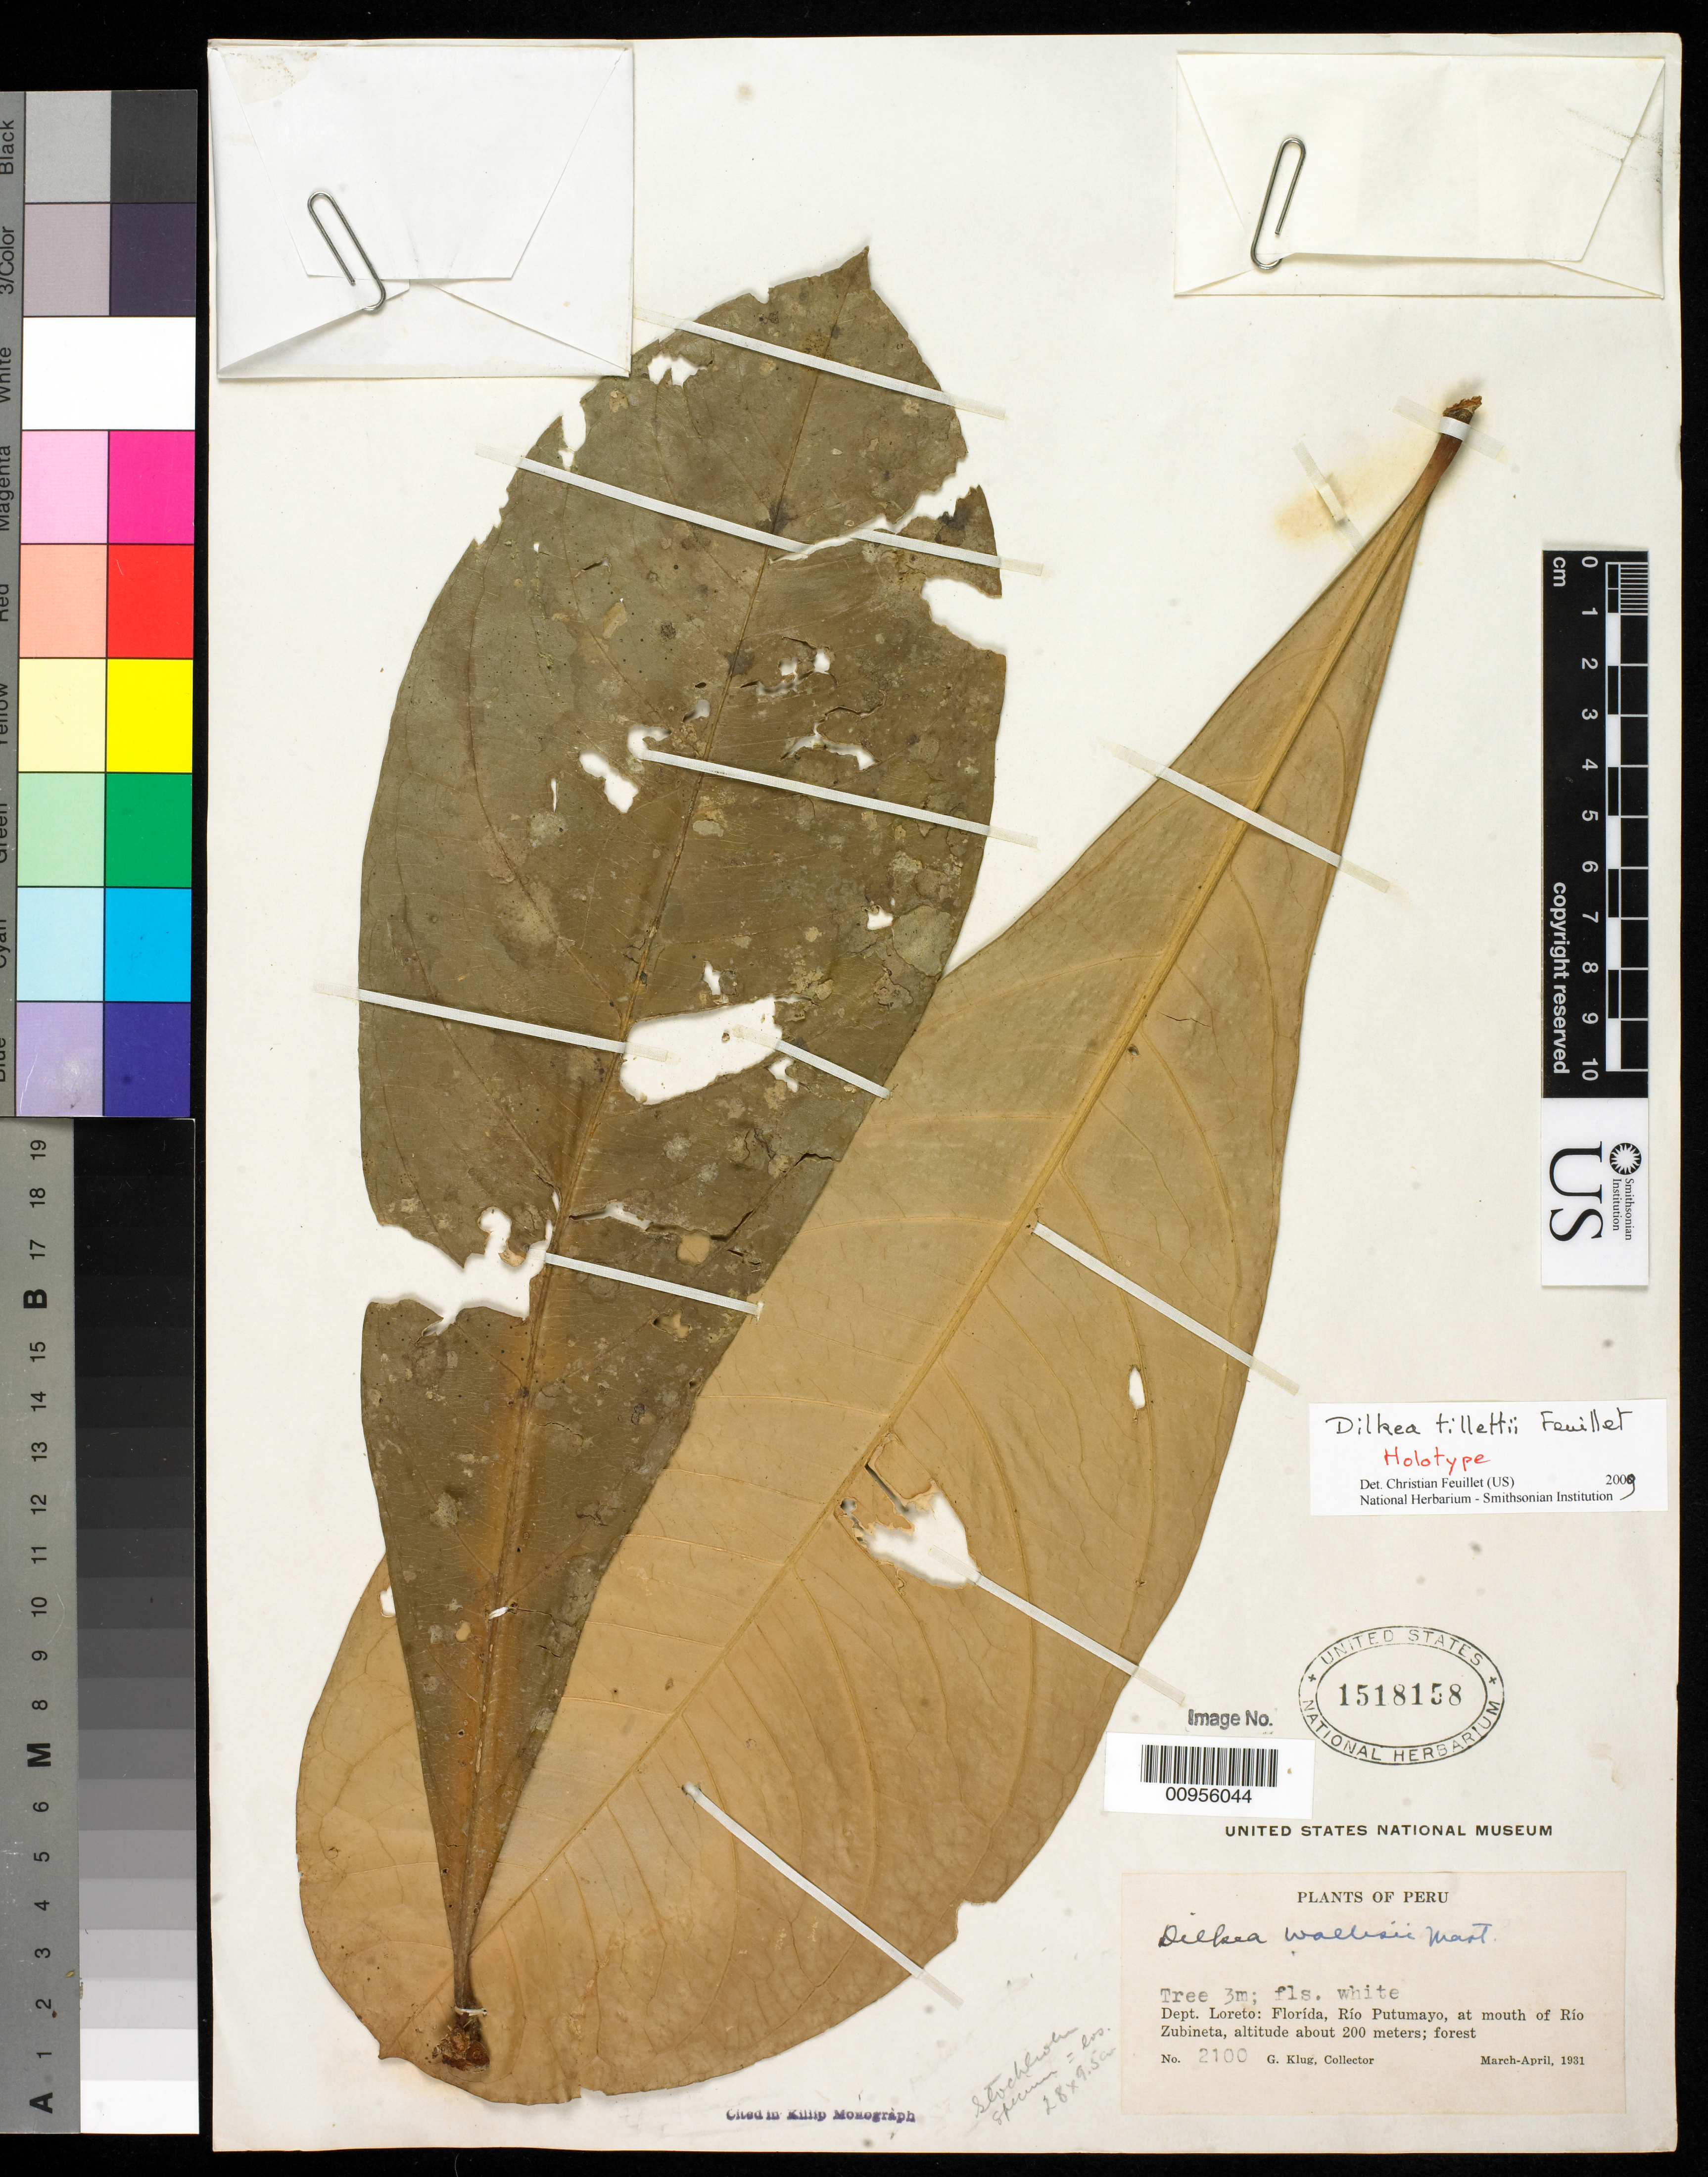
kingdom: Plantae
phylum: Tracheophyta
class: Magnoliopsida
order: Malpighiales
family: Passifloraceae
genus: Dilkea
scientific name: Dilkea tillettii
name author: Feuillet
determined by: Feuillet, C.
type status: Holotype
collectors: G. Klug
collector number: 2100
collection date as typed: Mar 1931 to -- Apr 1931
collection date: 1931-03/1931-04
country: Peru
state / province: Loreto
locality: Dept. Loreto: Florída, Río Putumayo, at mouth of Río Zubineta.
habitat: Forest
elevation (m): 200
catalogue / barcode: US 1518158